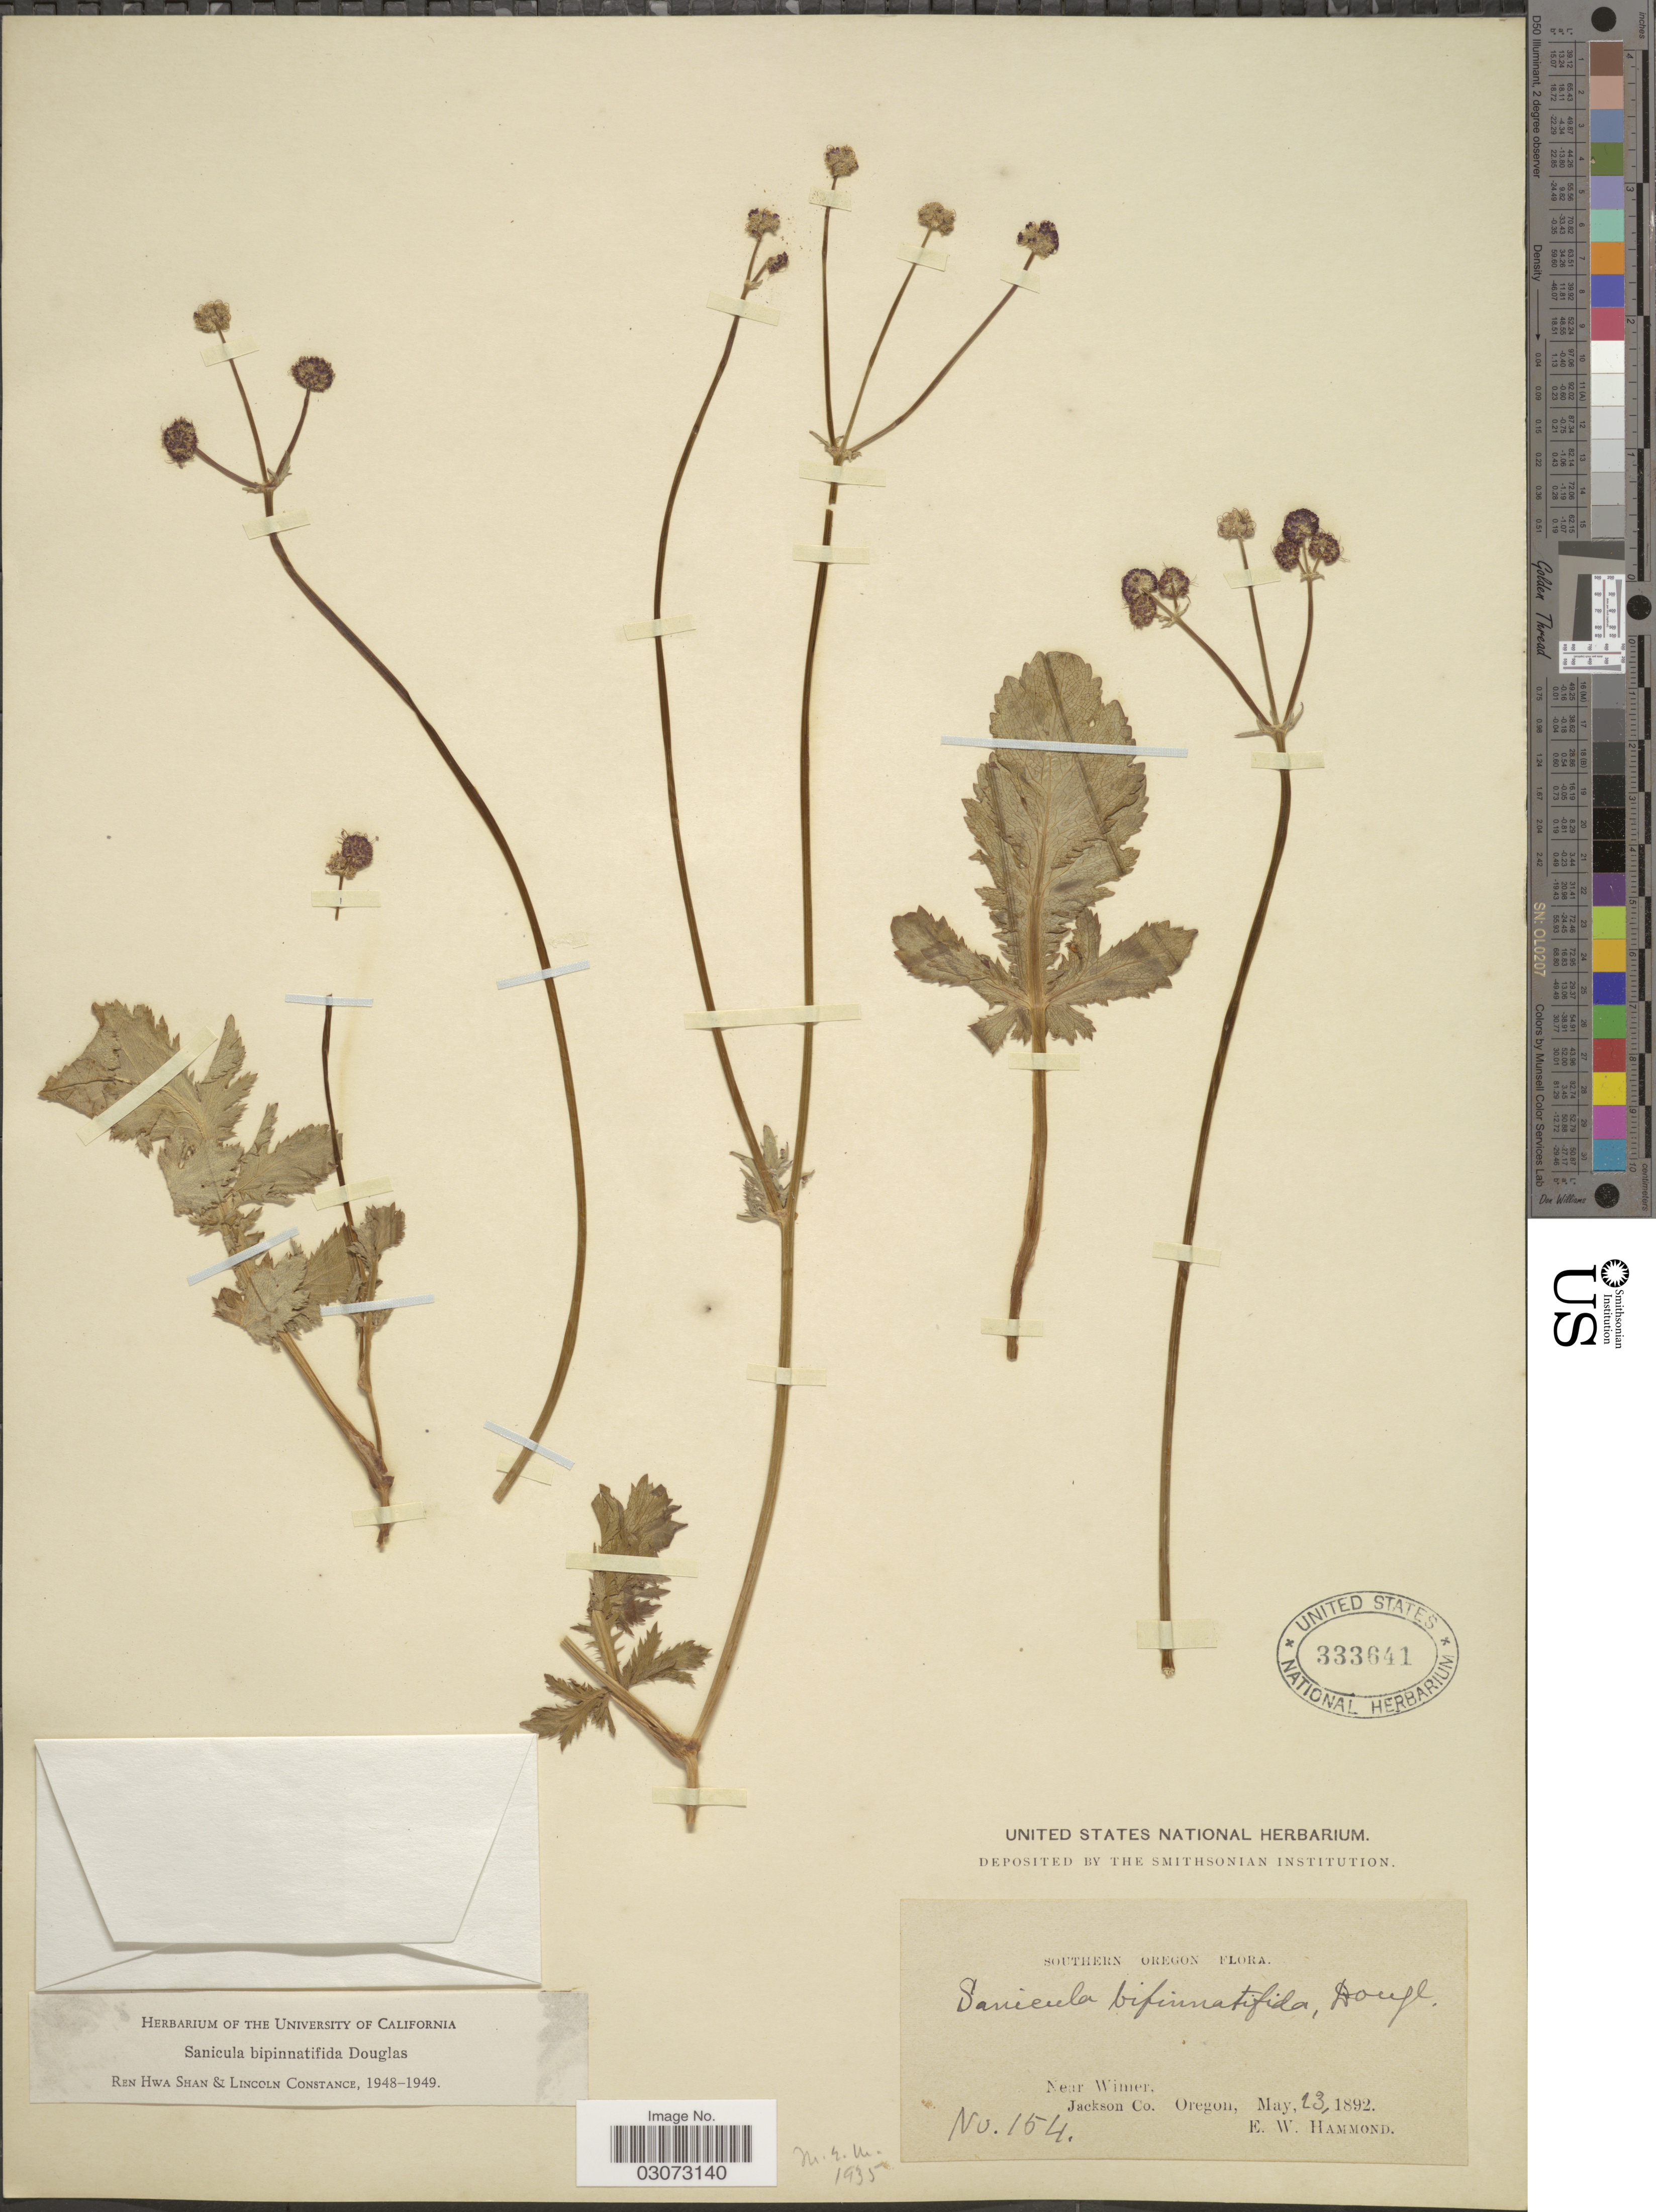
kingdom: Plantae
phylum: Tracheophyta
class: Magnoliopsida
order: Apiales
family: Apiaceae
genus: Sanicula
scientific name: Sanicula bipinnatifida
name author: Douglas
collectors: E. Hammond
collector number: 154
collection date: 1892-05-13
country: United States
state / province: Oregon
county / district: Jackson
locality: Southern Oregon. Near Wimer, Jackson Co.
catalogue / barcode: US 333641